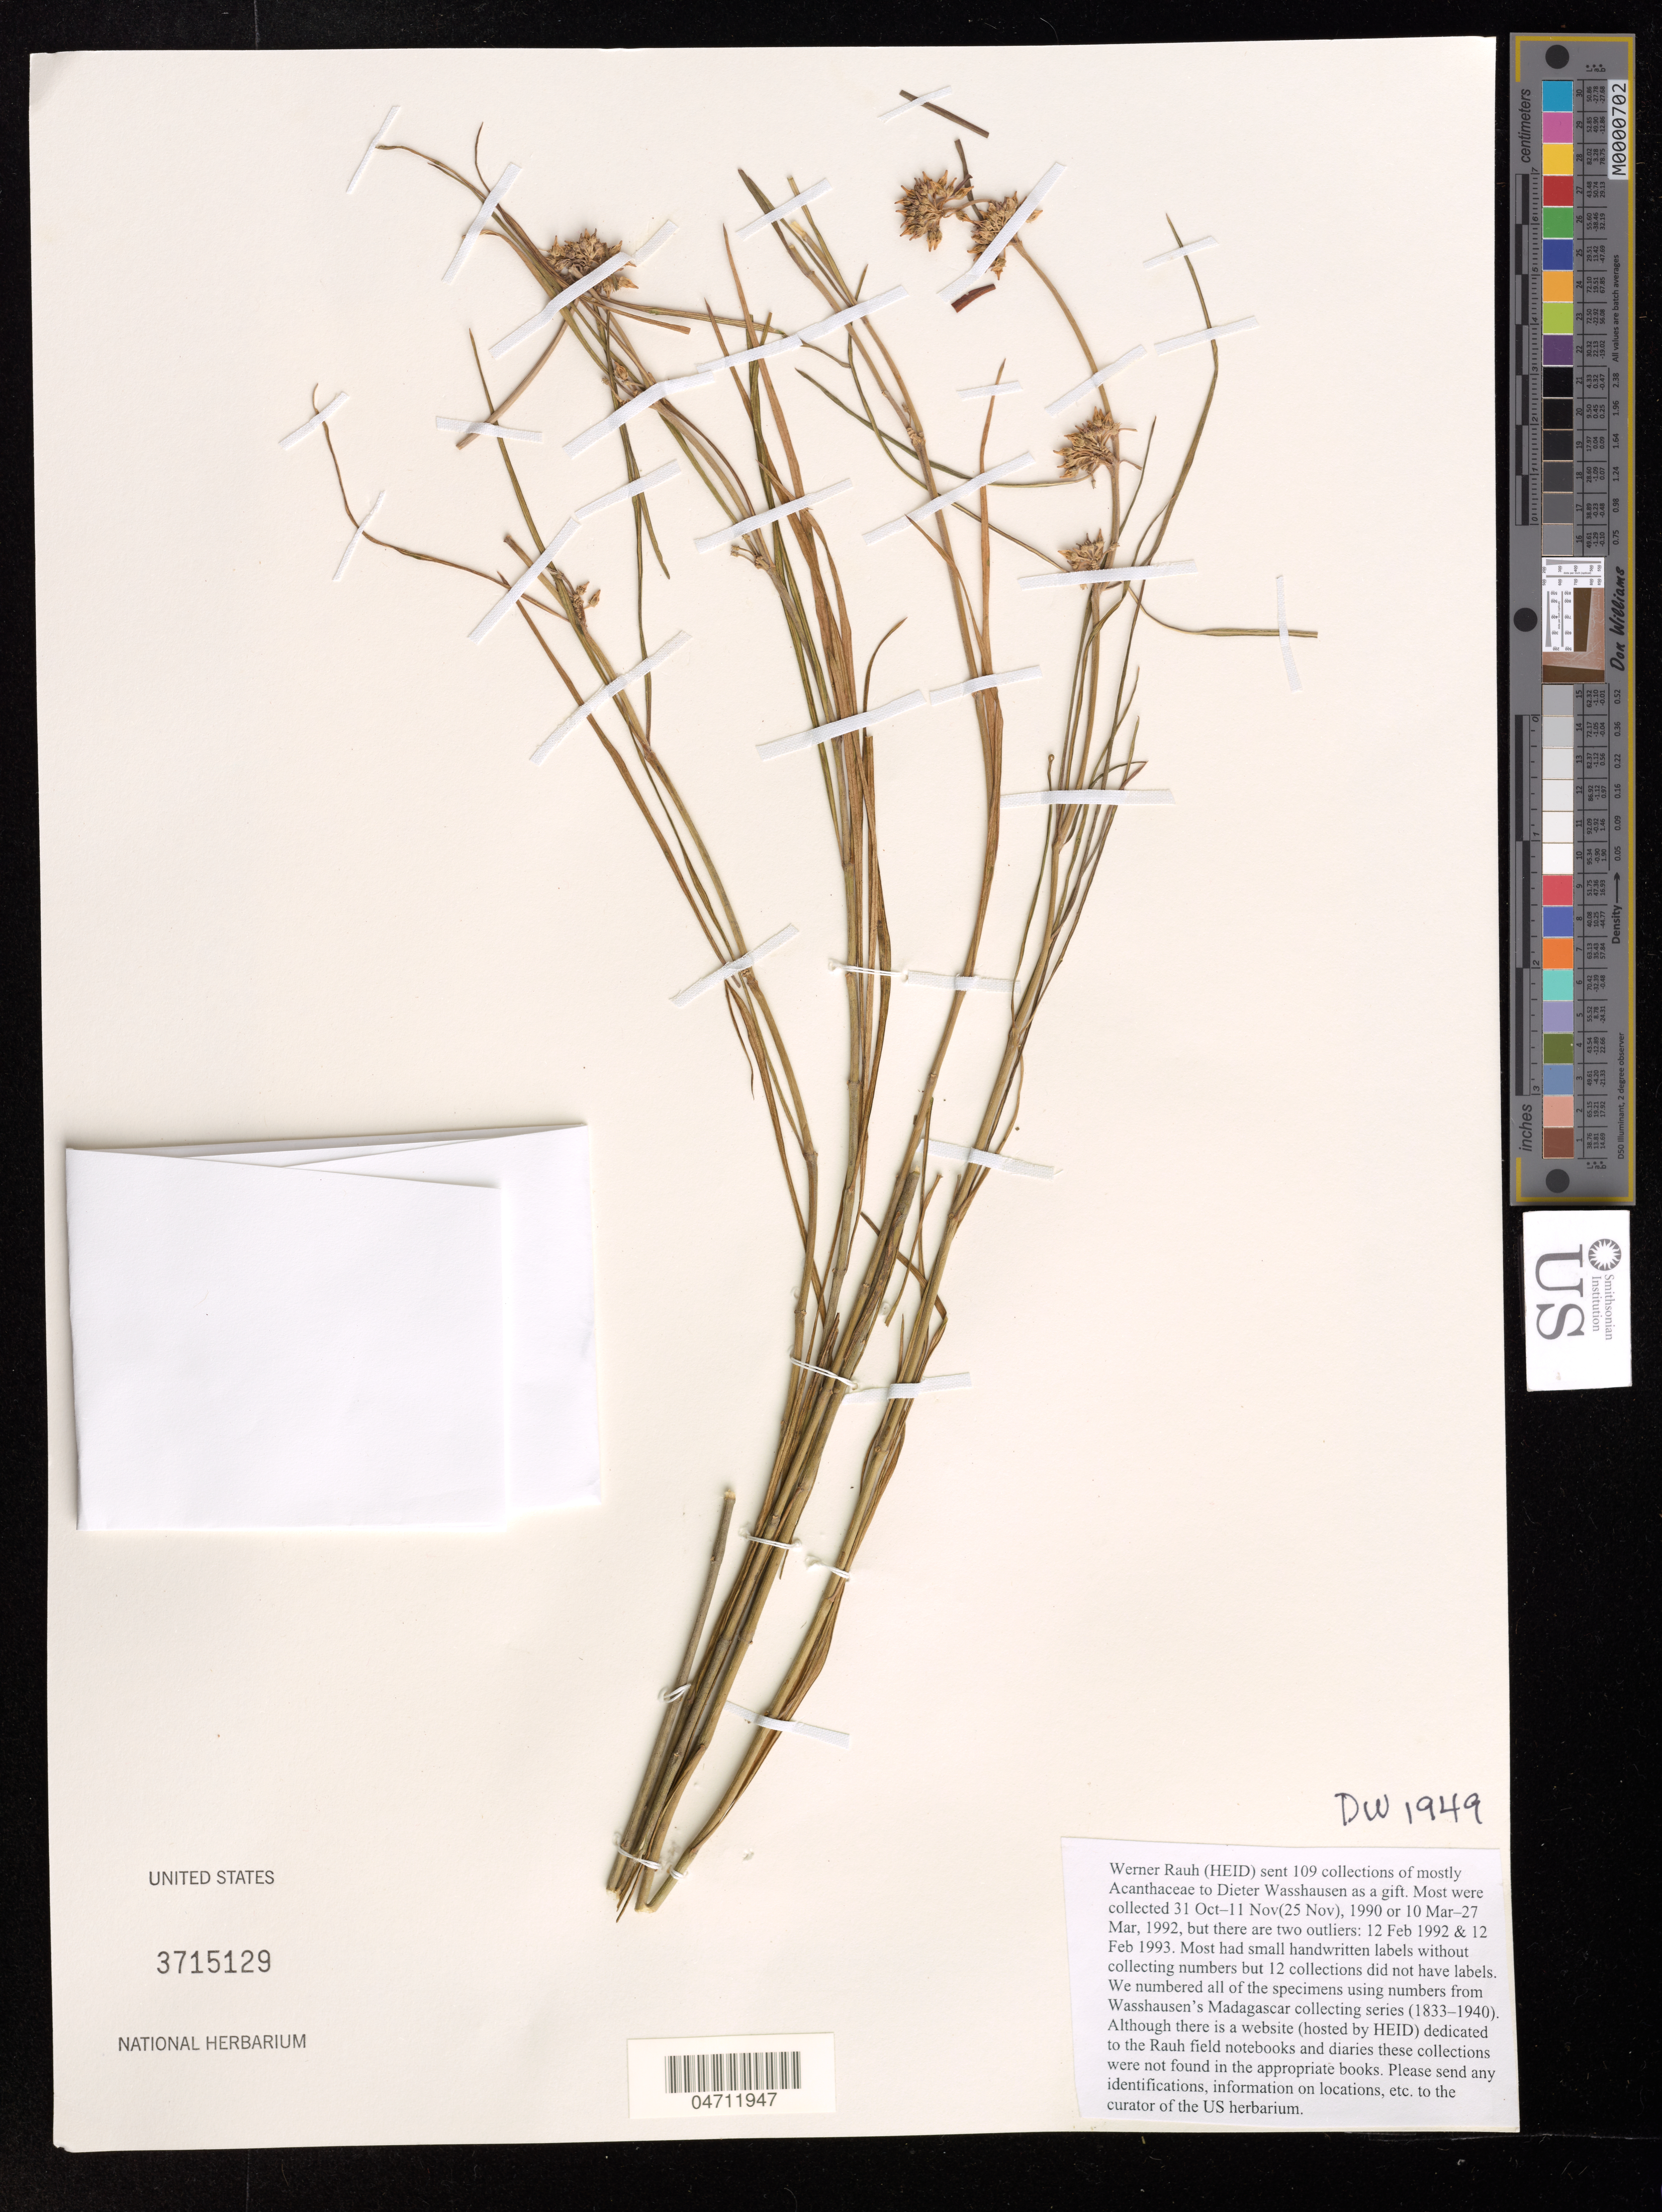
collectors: W. Rauh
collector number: DW 1949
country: Madagascar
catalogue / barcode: US 3715129